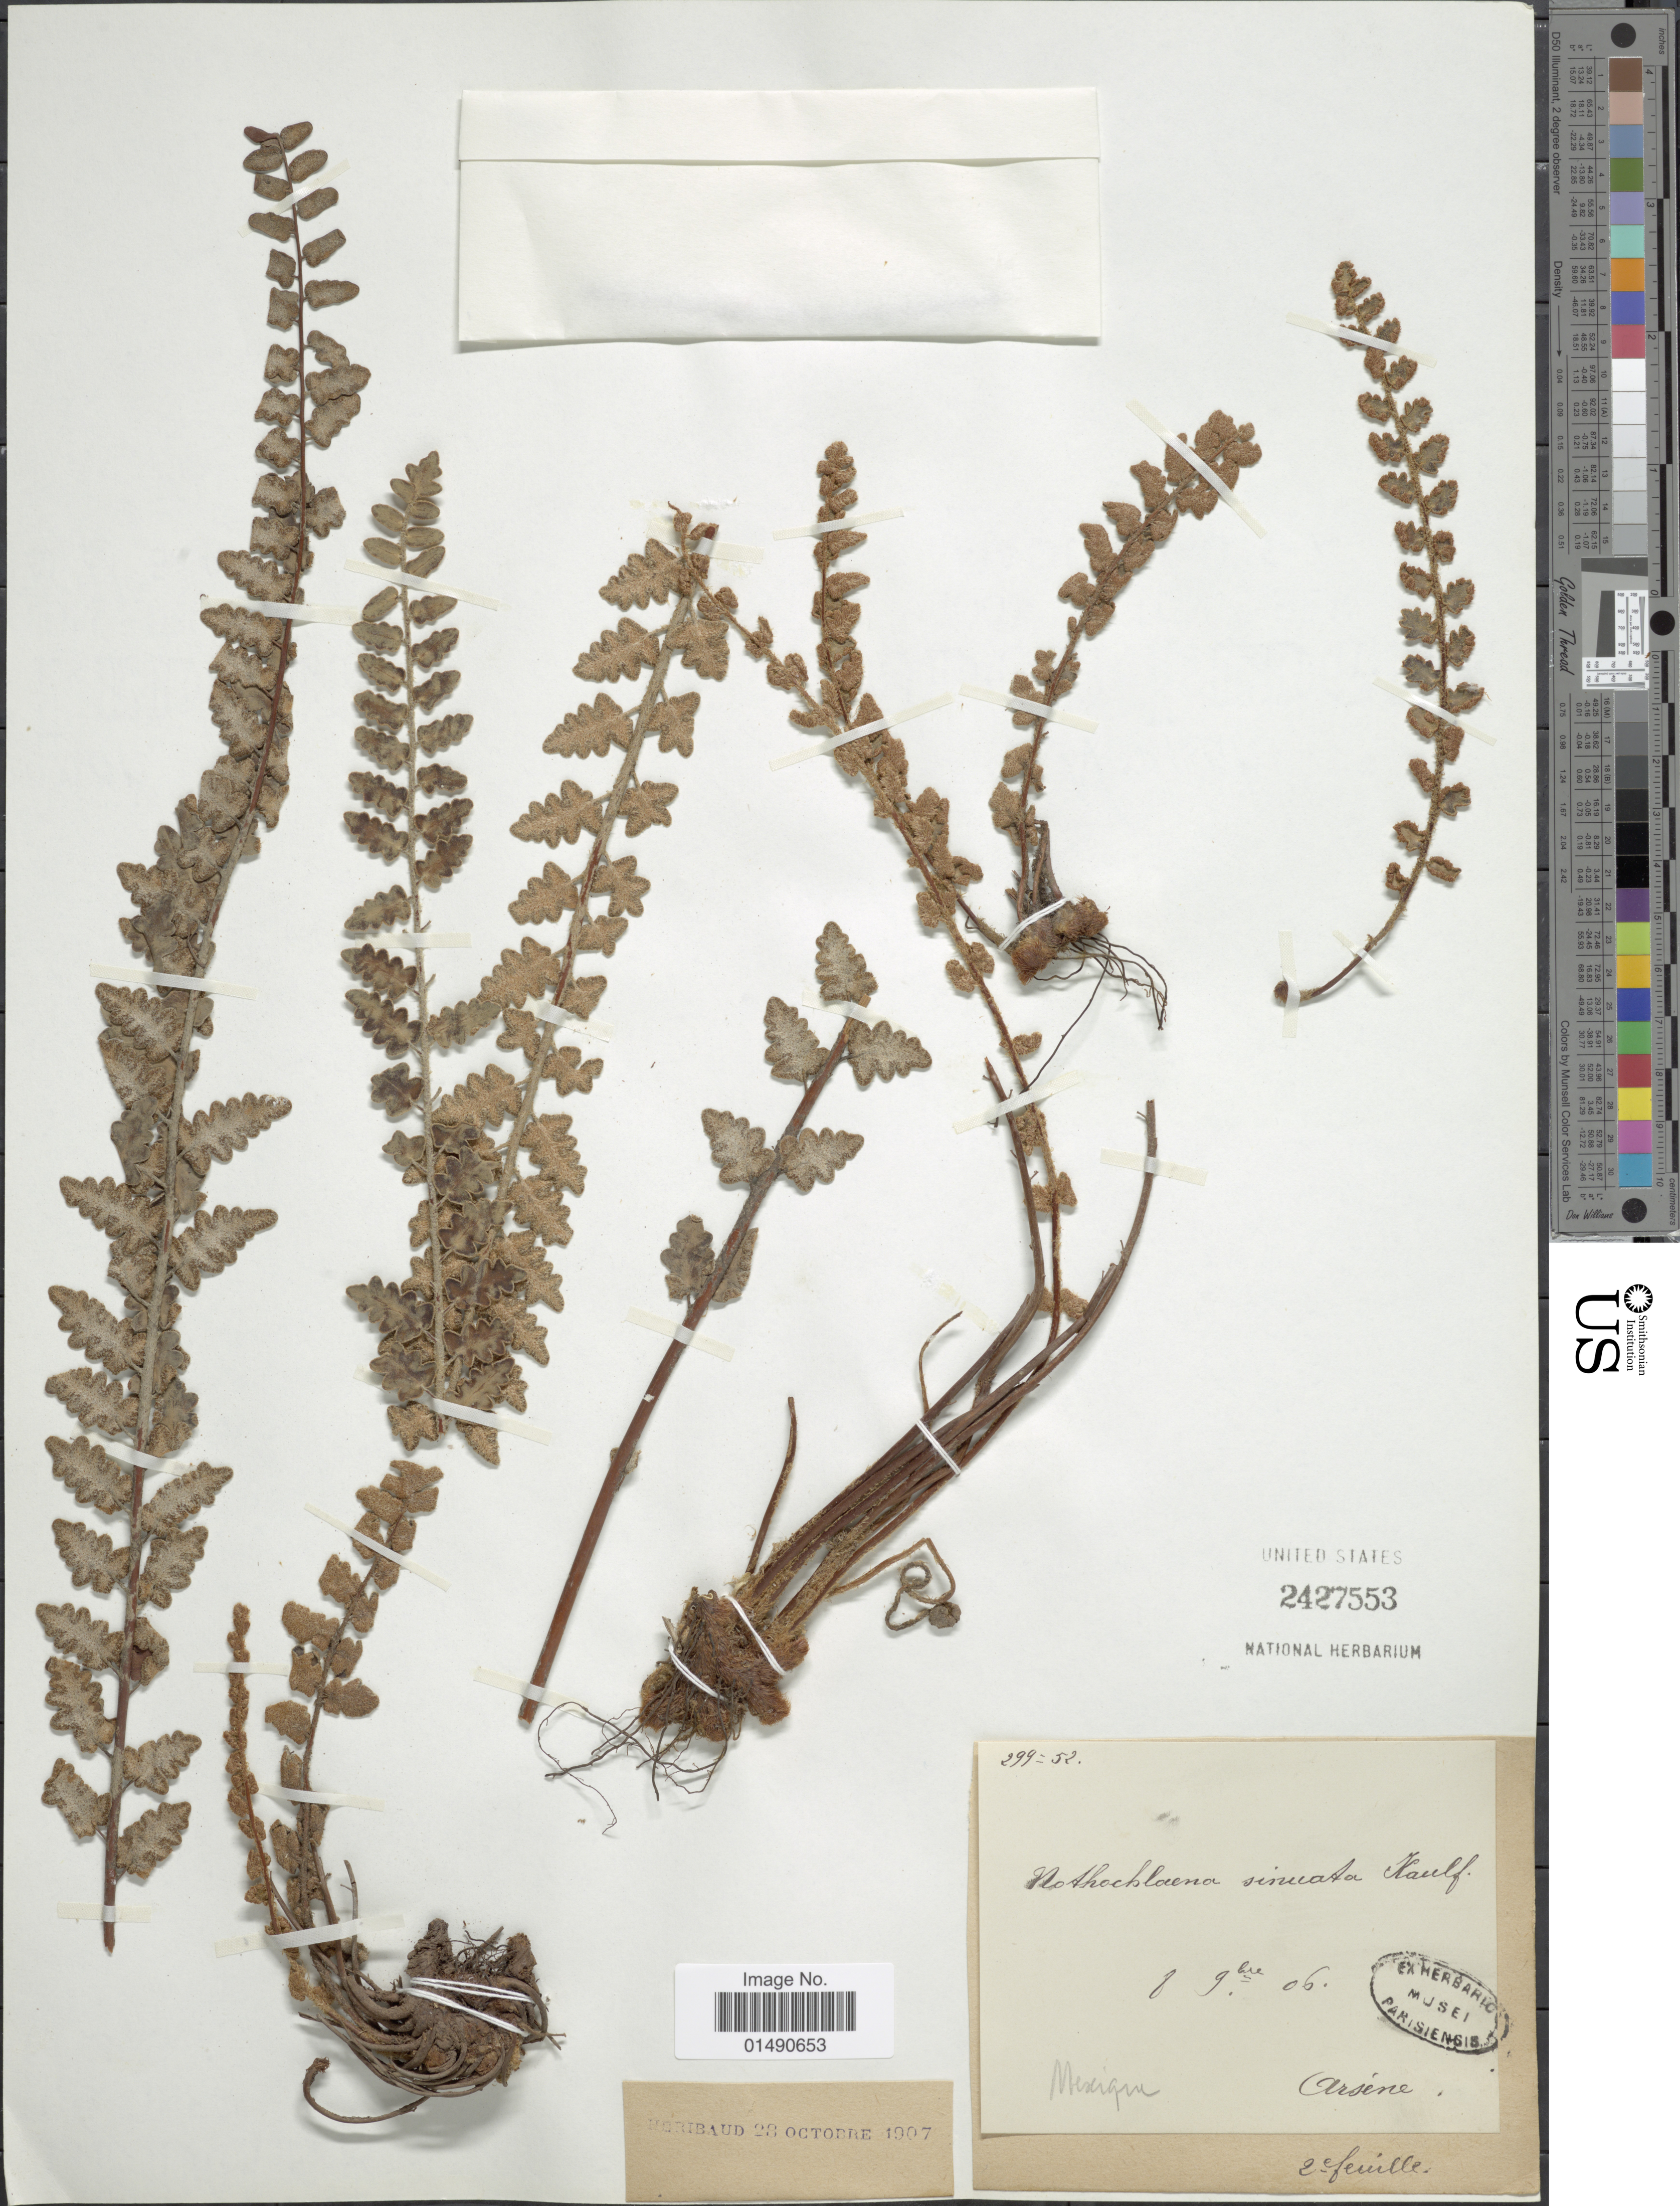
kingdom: Plantae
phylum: Tracheophyta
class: Polypodiopsida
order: Polypodiales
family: Pteridaceae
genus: Astrolepis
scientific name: Astrolepis sinuata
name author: (Lag. ex Sw.) D.M. Benham & Windham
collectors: -- Arsène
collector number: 299=52?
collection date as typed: Transcribed d/m/y: 8/11/6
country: Mexico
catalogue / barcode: US 2427553